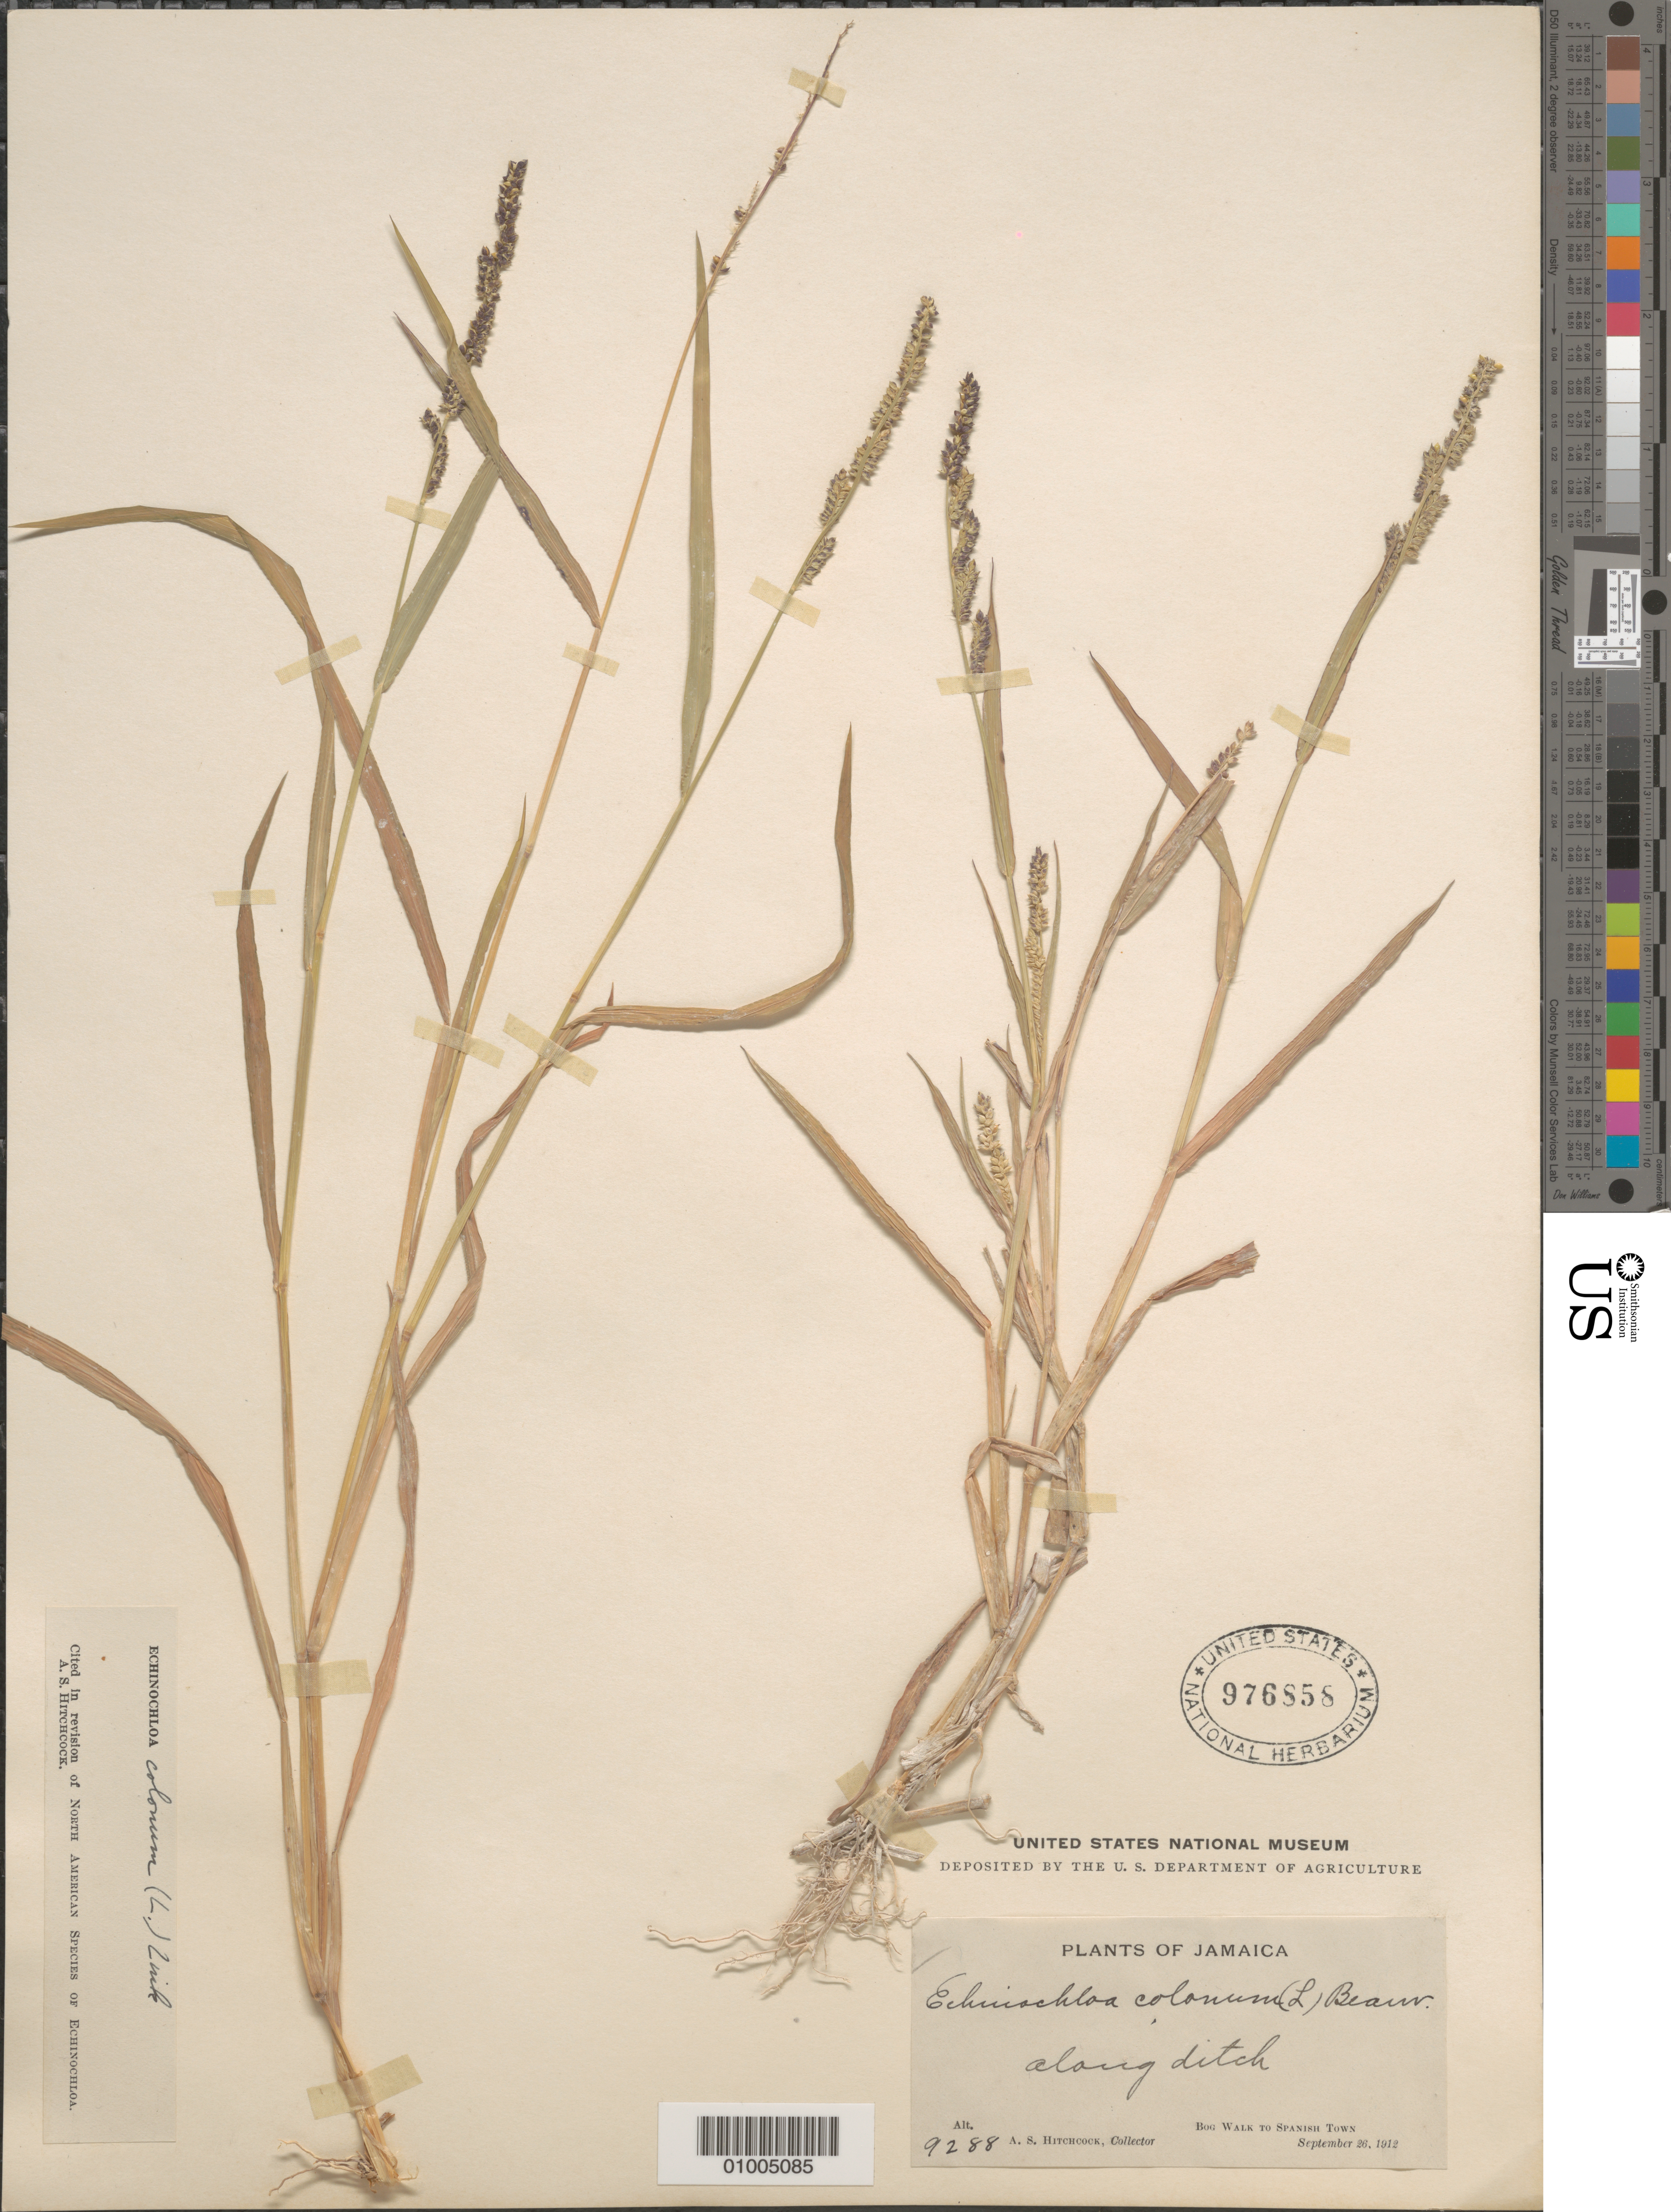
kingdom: Plantae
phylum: Tracheophyta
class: Liliopsida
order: Poales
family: Poaceae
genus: Echinochloa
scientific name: Echinochloa colona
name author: (L.) Link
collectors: A. S. Hitchcock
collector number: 9288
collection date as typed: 26 Sep 1912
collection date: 1912-09-26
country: Jamaica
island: Jamaica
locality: Bog Walk to spanish town along ditch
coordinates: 0 N, 0 E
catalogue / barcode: US 976858